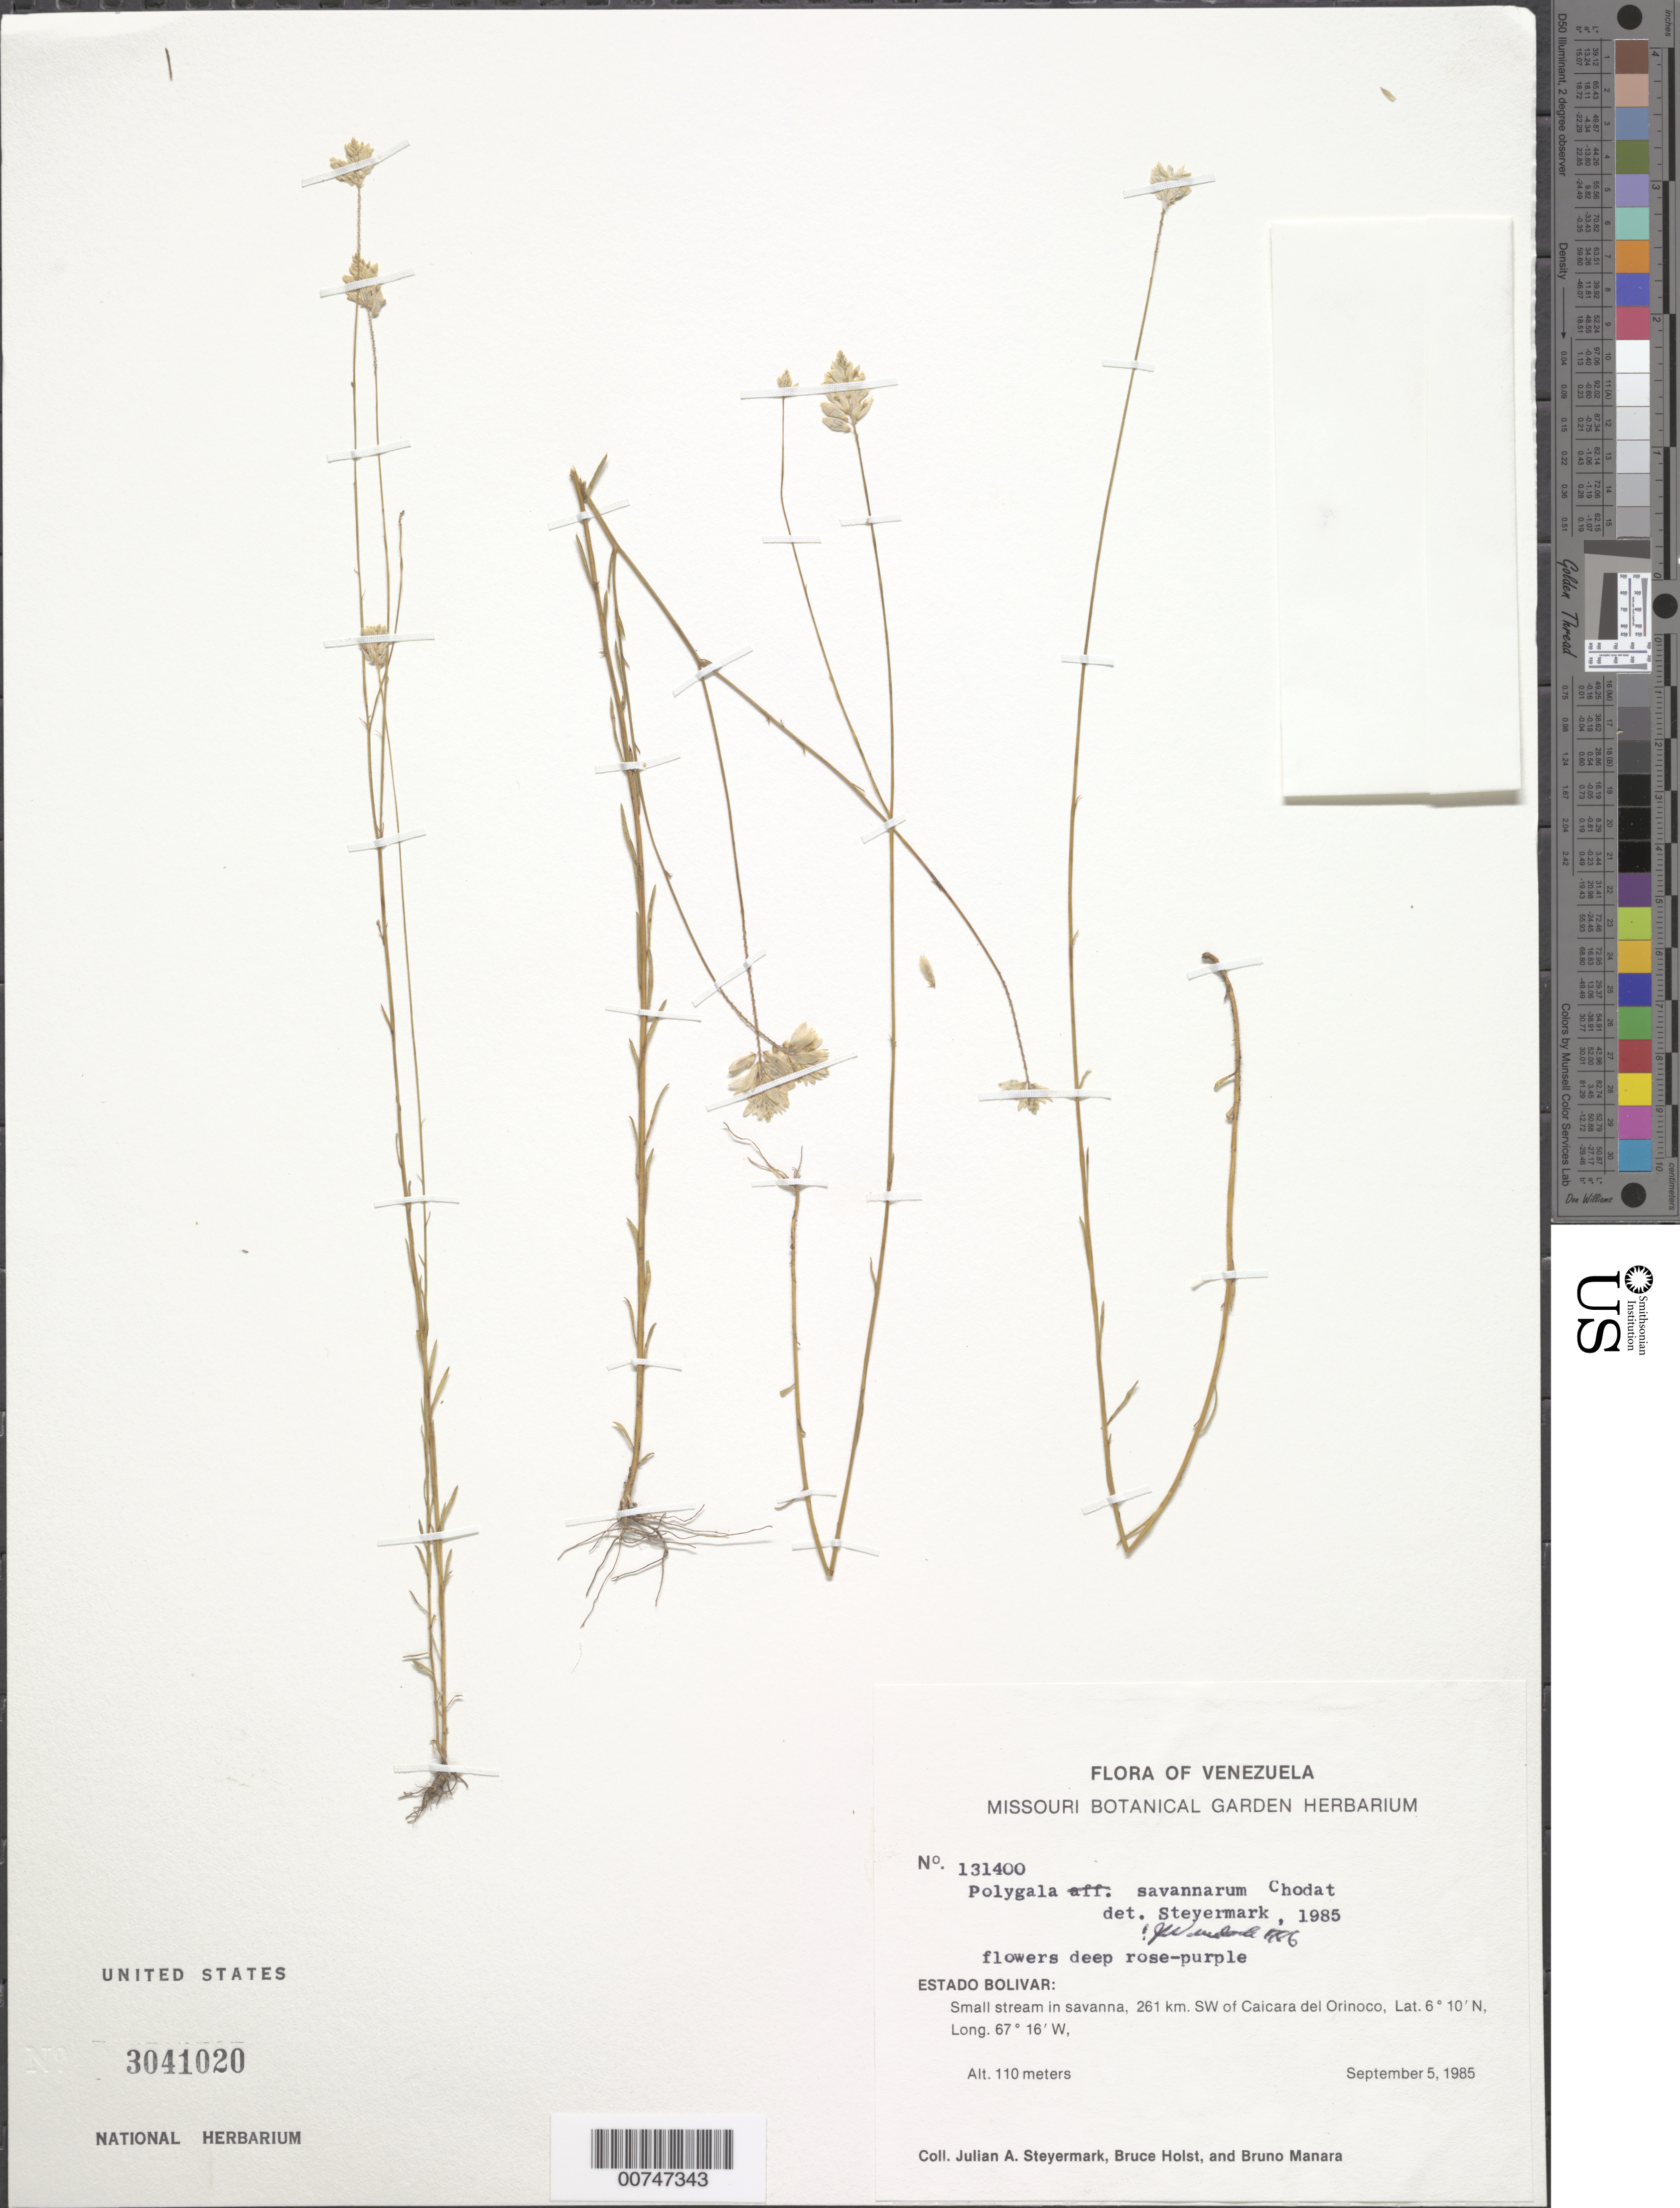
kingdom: Plantae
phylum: Tracheophyta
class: Magnoliopsida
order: Fabales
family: Polygalaceae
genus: Polygala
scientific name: Polygala savannarum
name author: Chodat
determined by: Wurdack, John J., (US), US (UNITED STATES)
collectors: J. Steyermark, B. Holst & B. Manara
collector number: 131400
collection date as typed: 5-Sep-85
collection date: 1985-09-05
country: Venezuela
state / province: Bolívar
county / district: Cedeño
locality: Caicara del Orinoco, 261 km SW of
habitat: Small stream in savanna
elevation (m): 110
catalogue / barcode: US 3041020